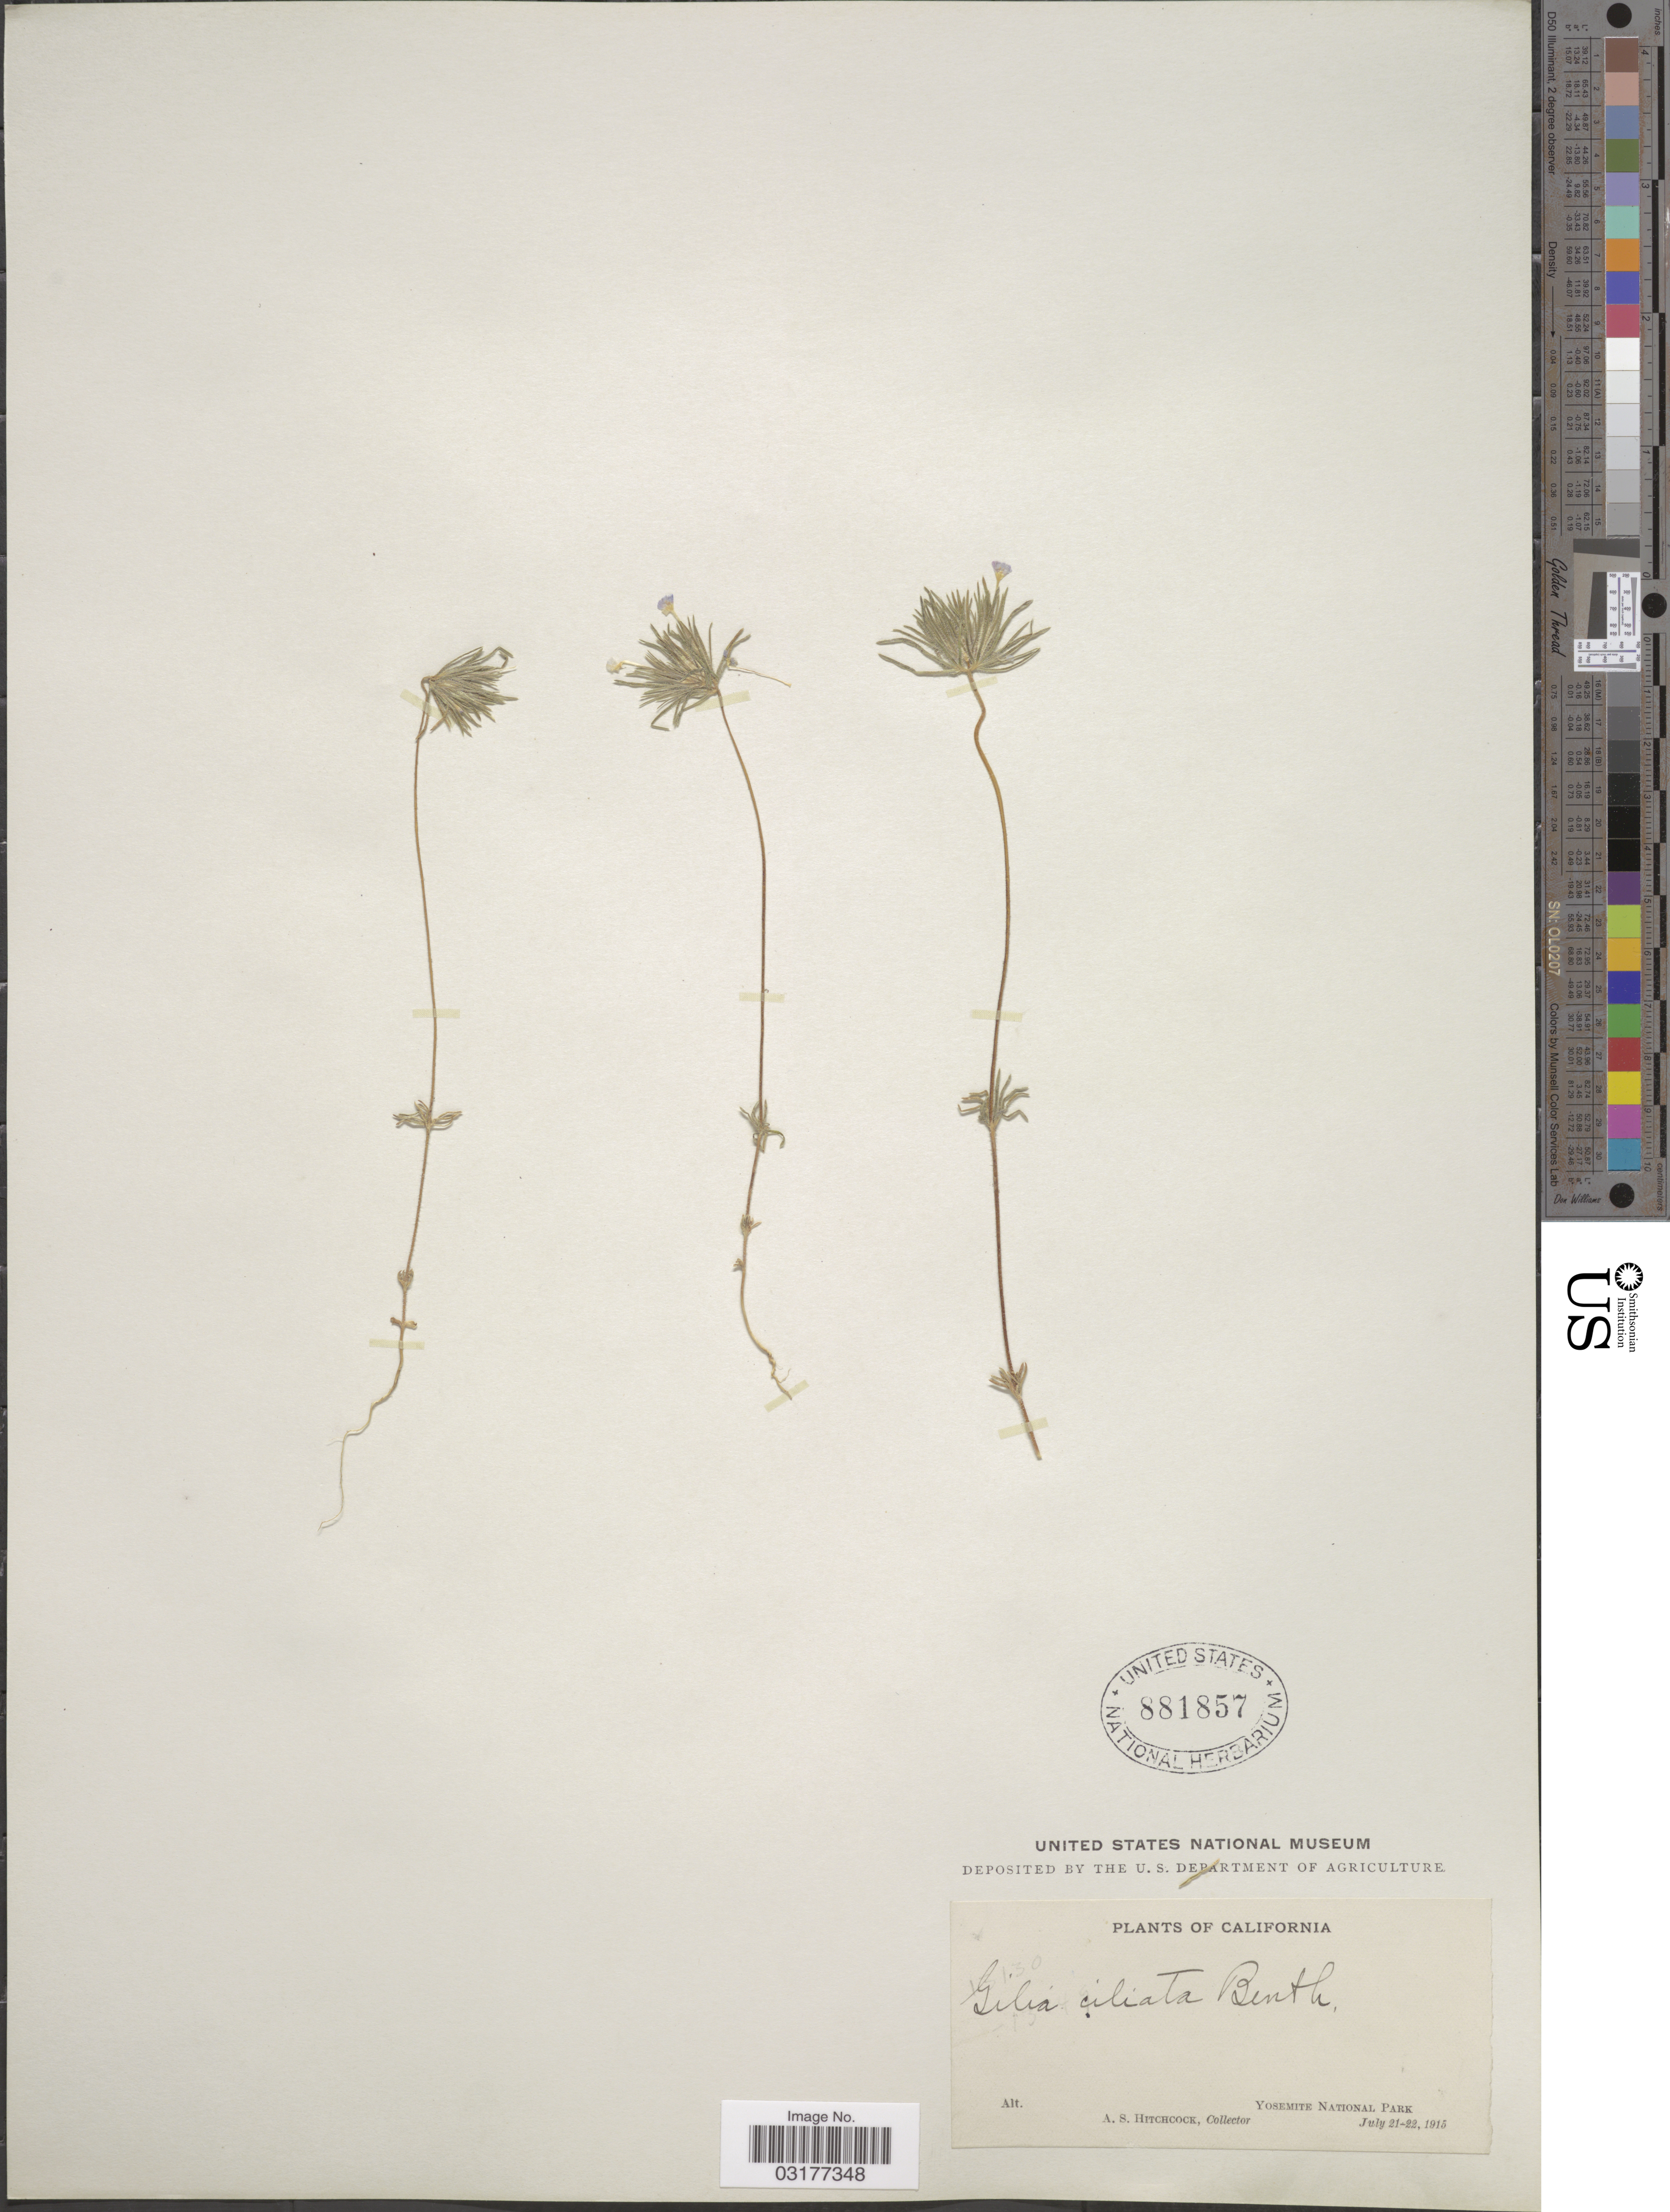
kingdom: Plantae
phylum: Tracheophyta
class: Magnoliopsida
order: Ericales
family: Polemoniaceae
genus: Leptosiphon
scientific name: Leptosiphon ciliatus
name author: (Benth.) Jeps.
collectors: A. S. Hitchcock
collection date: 1915-07-21/1915-07-22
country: United States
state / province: California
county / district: Mariposa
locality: Yosemite National Park.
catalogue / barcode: US 881857